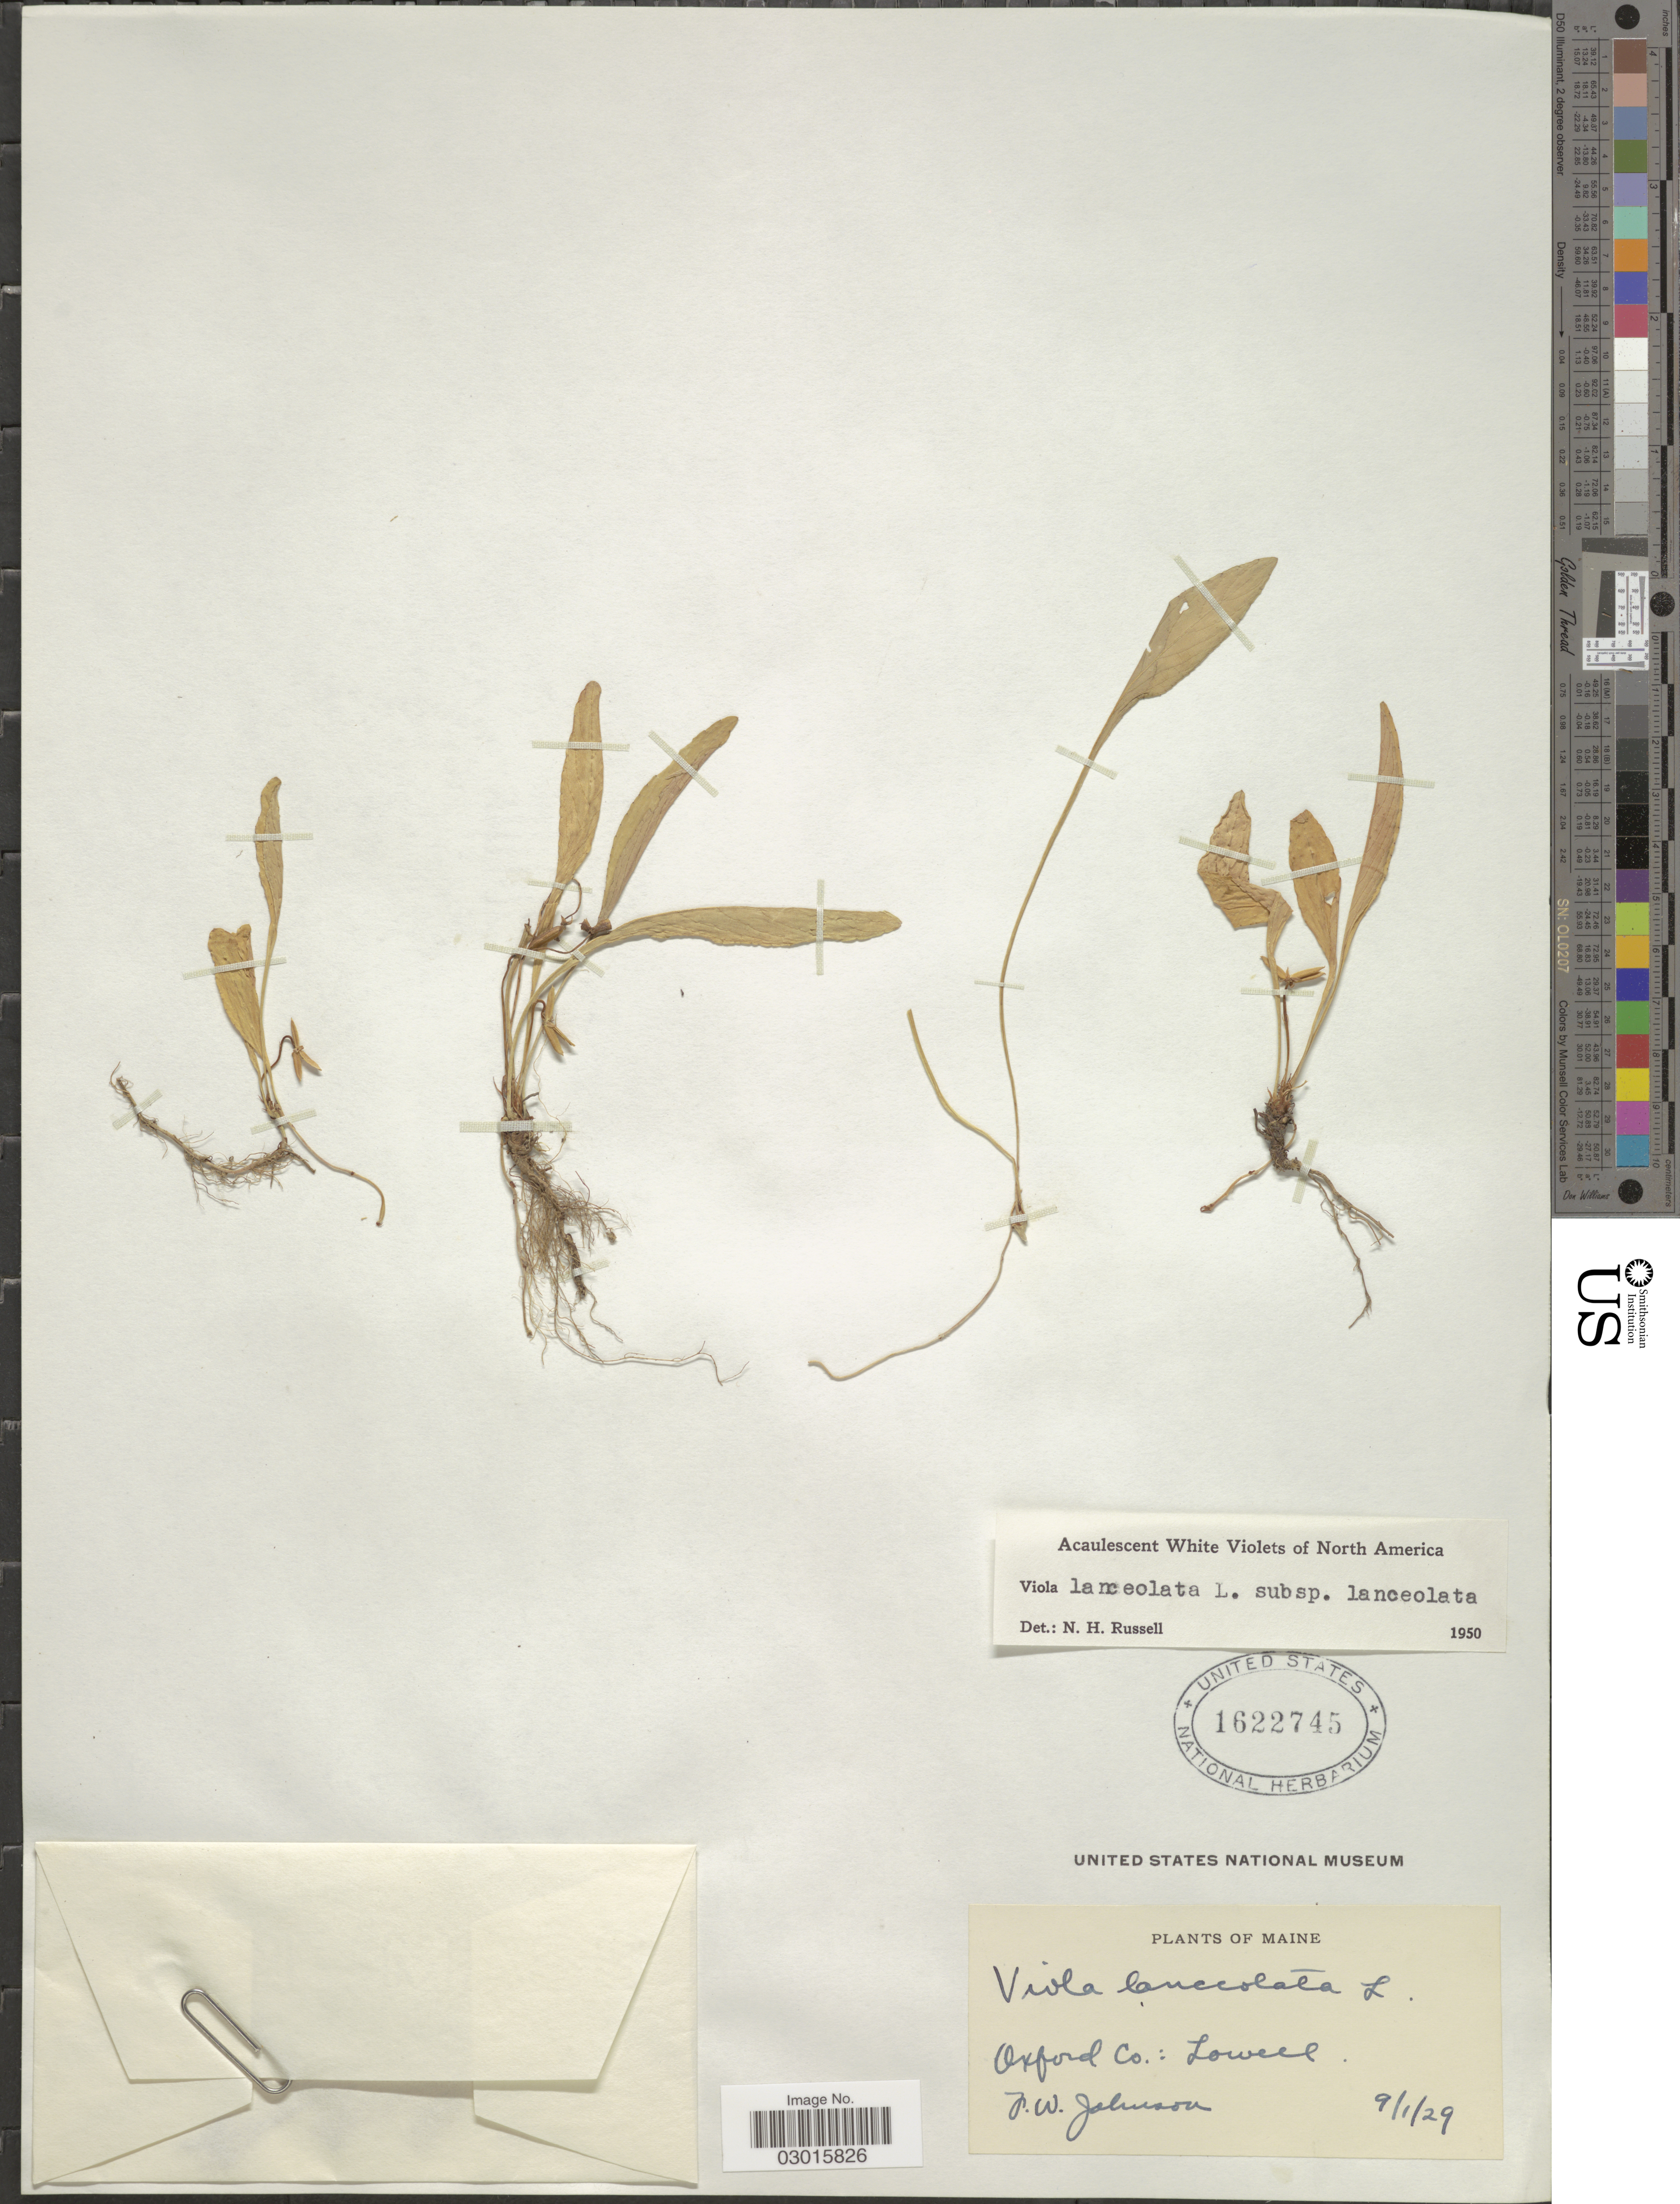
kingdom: Plantae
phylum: Tracheophyta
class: Magnoliopsida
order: Malpighiales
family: Violaceae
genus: Viola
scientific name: Viola lanceolata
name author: L.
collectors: F. W. Johnson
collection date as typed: Transcribed d/m/y: 1/9/29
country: United States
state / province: Maine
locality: Oxford Co.: Lowell.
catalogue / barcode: US 1622745